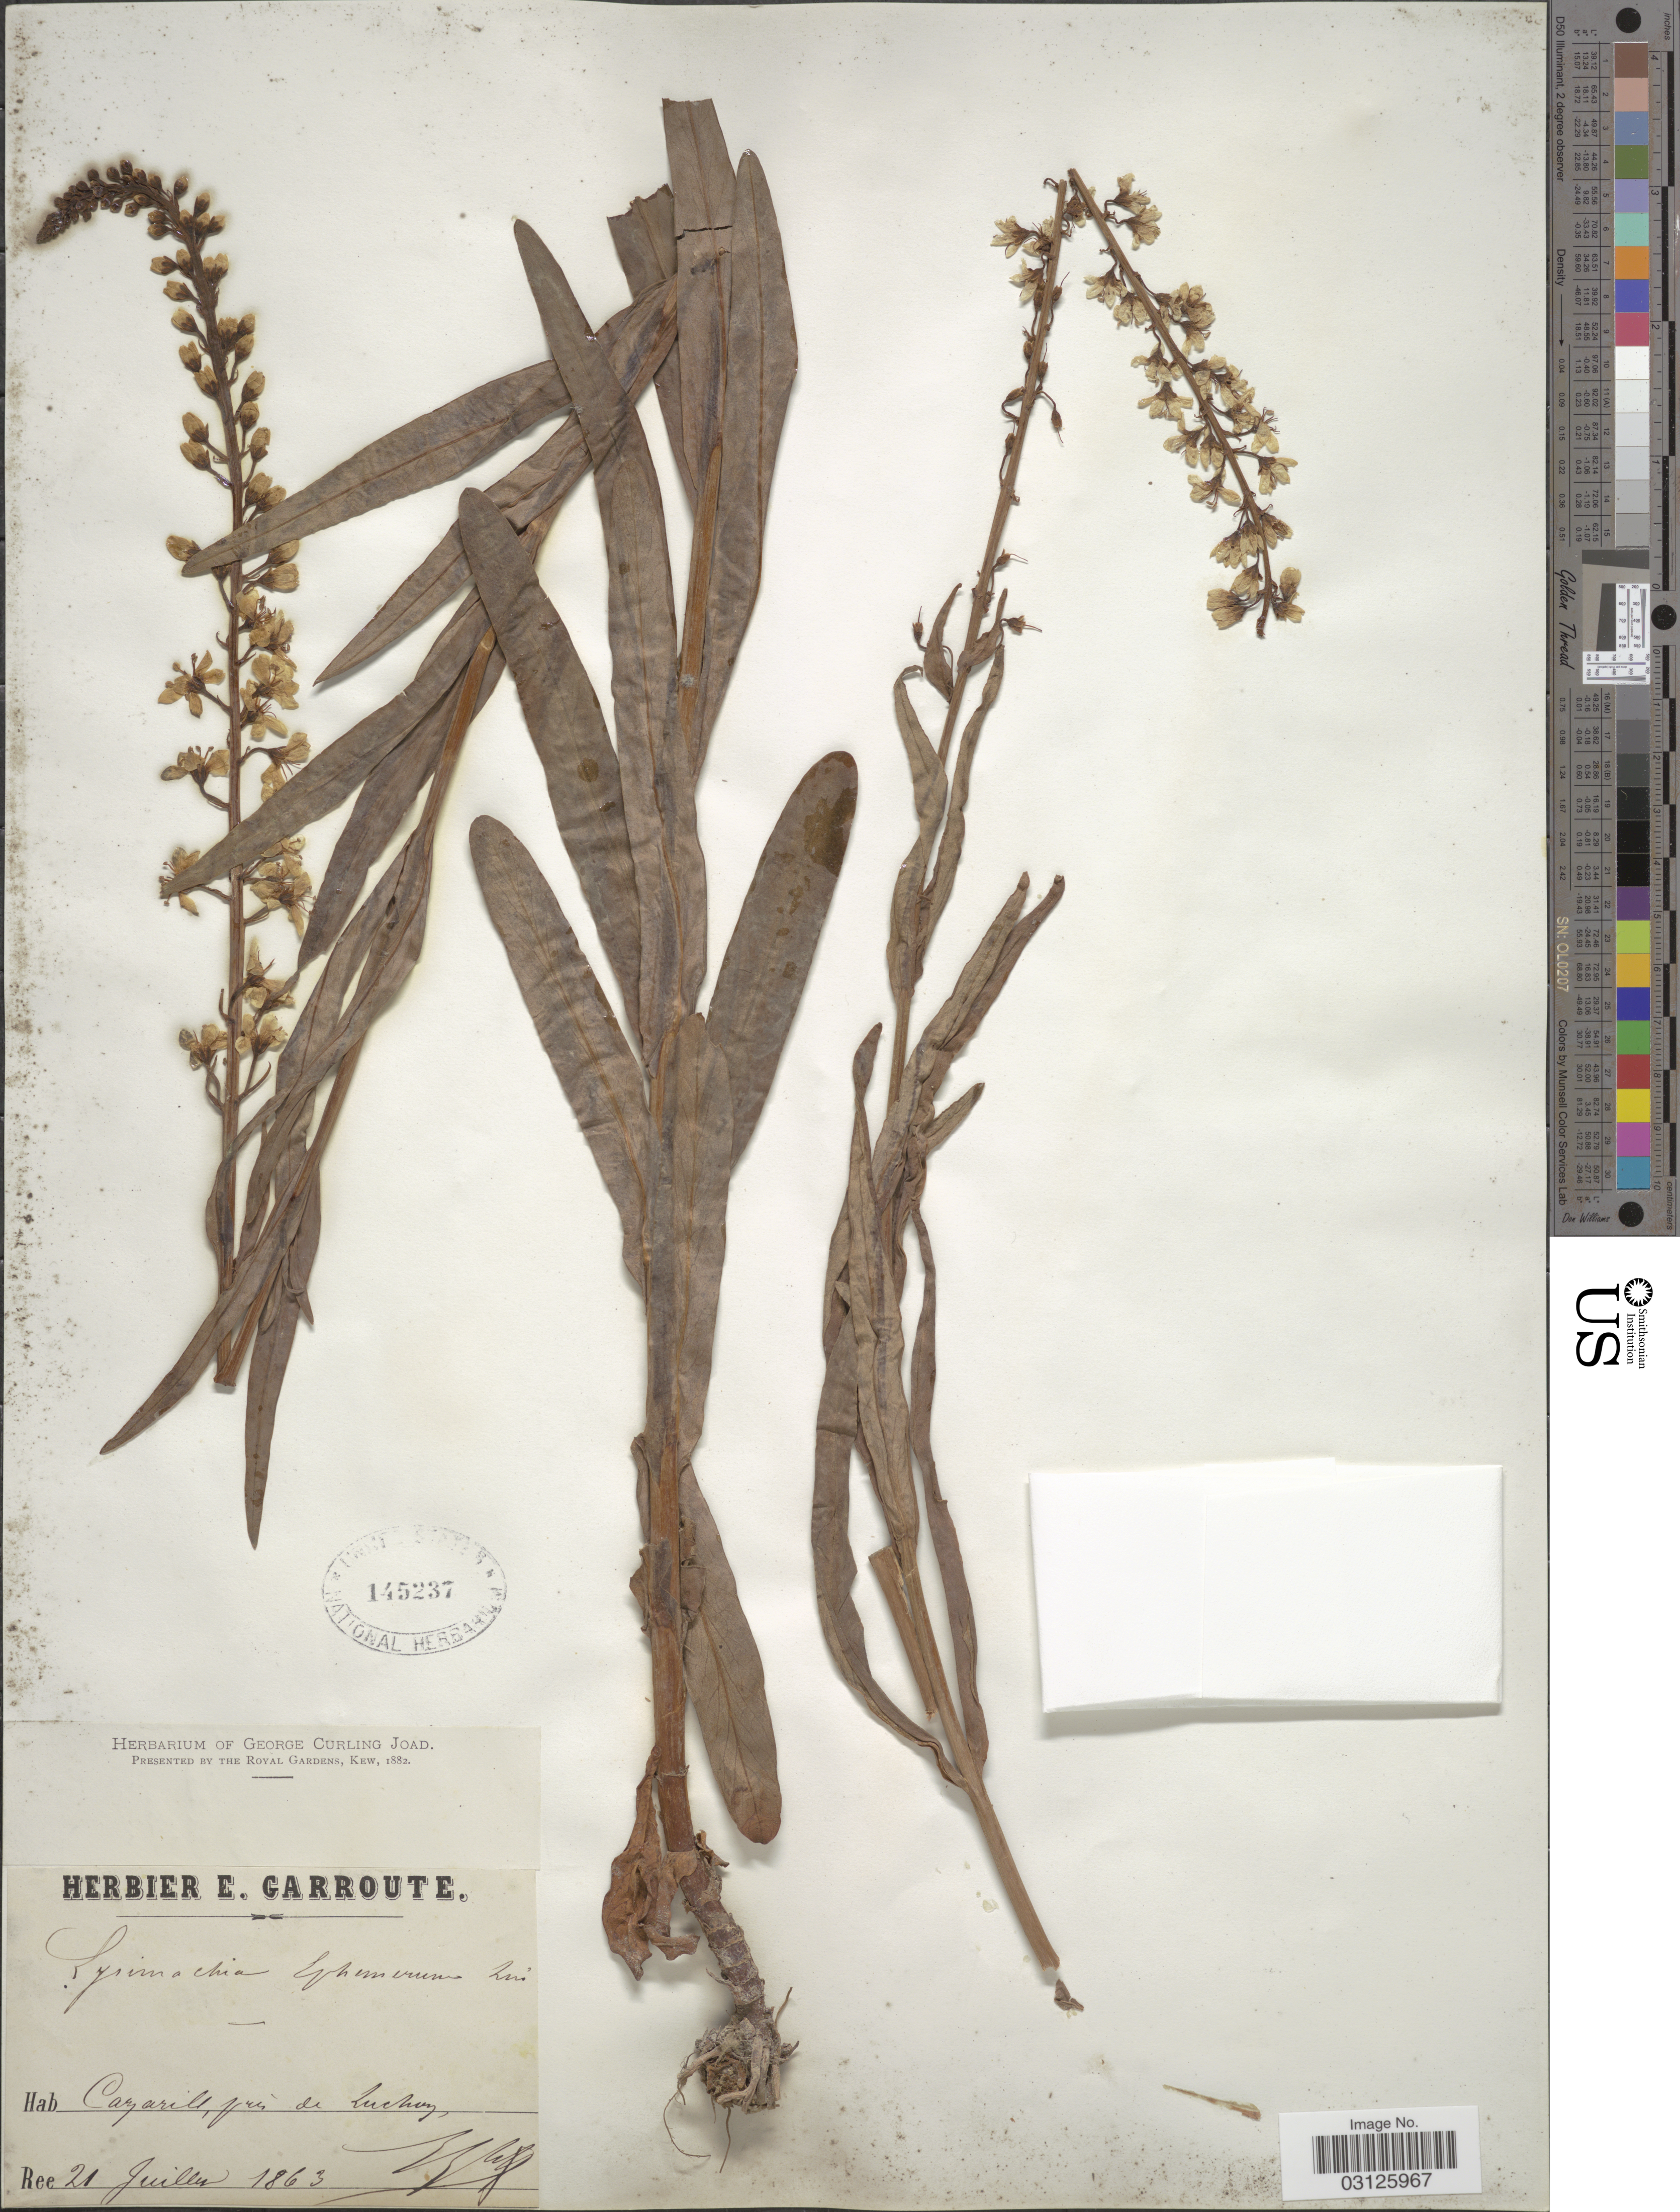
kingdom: Plantae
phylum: Tracheophyta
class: Magnoliopsida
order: Ericales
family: Primulaceae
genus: Lysimachia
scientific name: Lysimachia ephemerum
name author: L.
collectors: E. Garroute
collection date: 1863-07-21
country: France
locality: Cazarill, prés de Luchon.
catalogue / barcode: US 145237